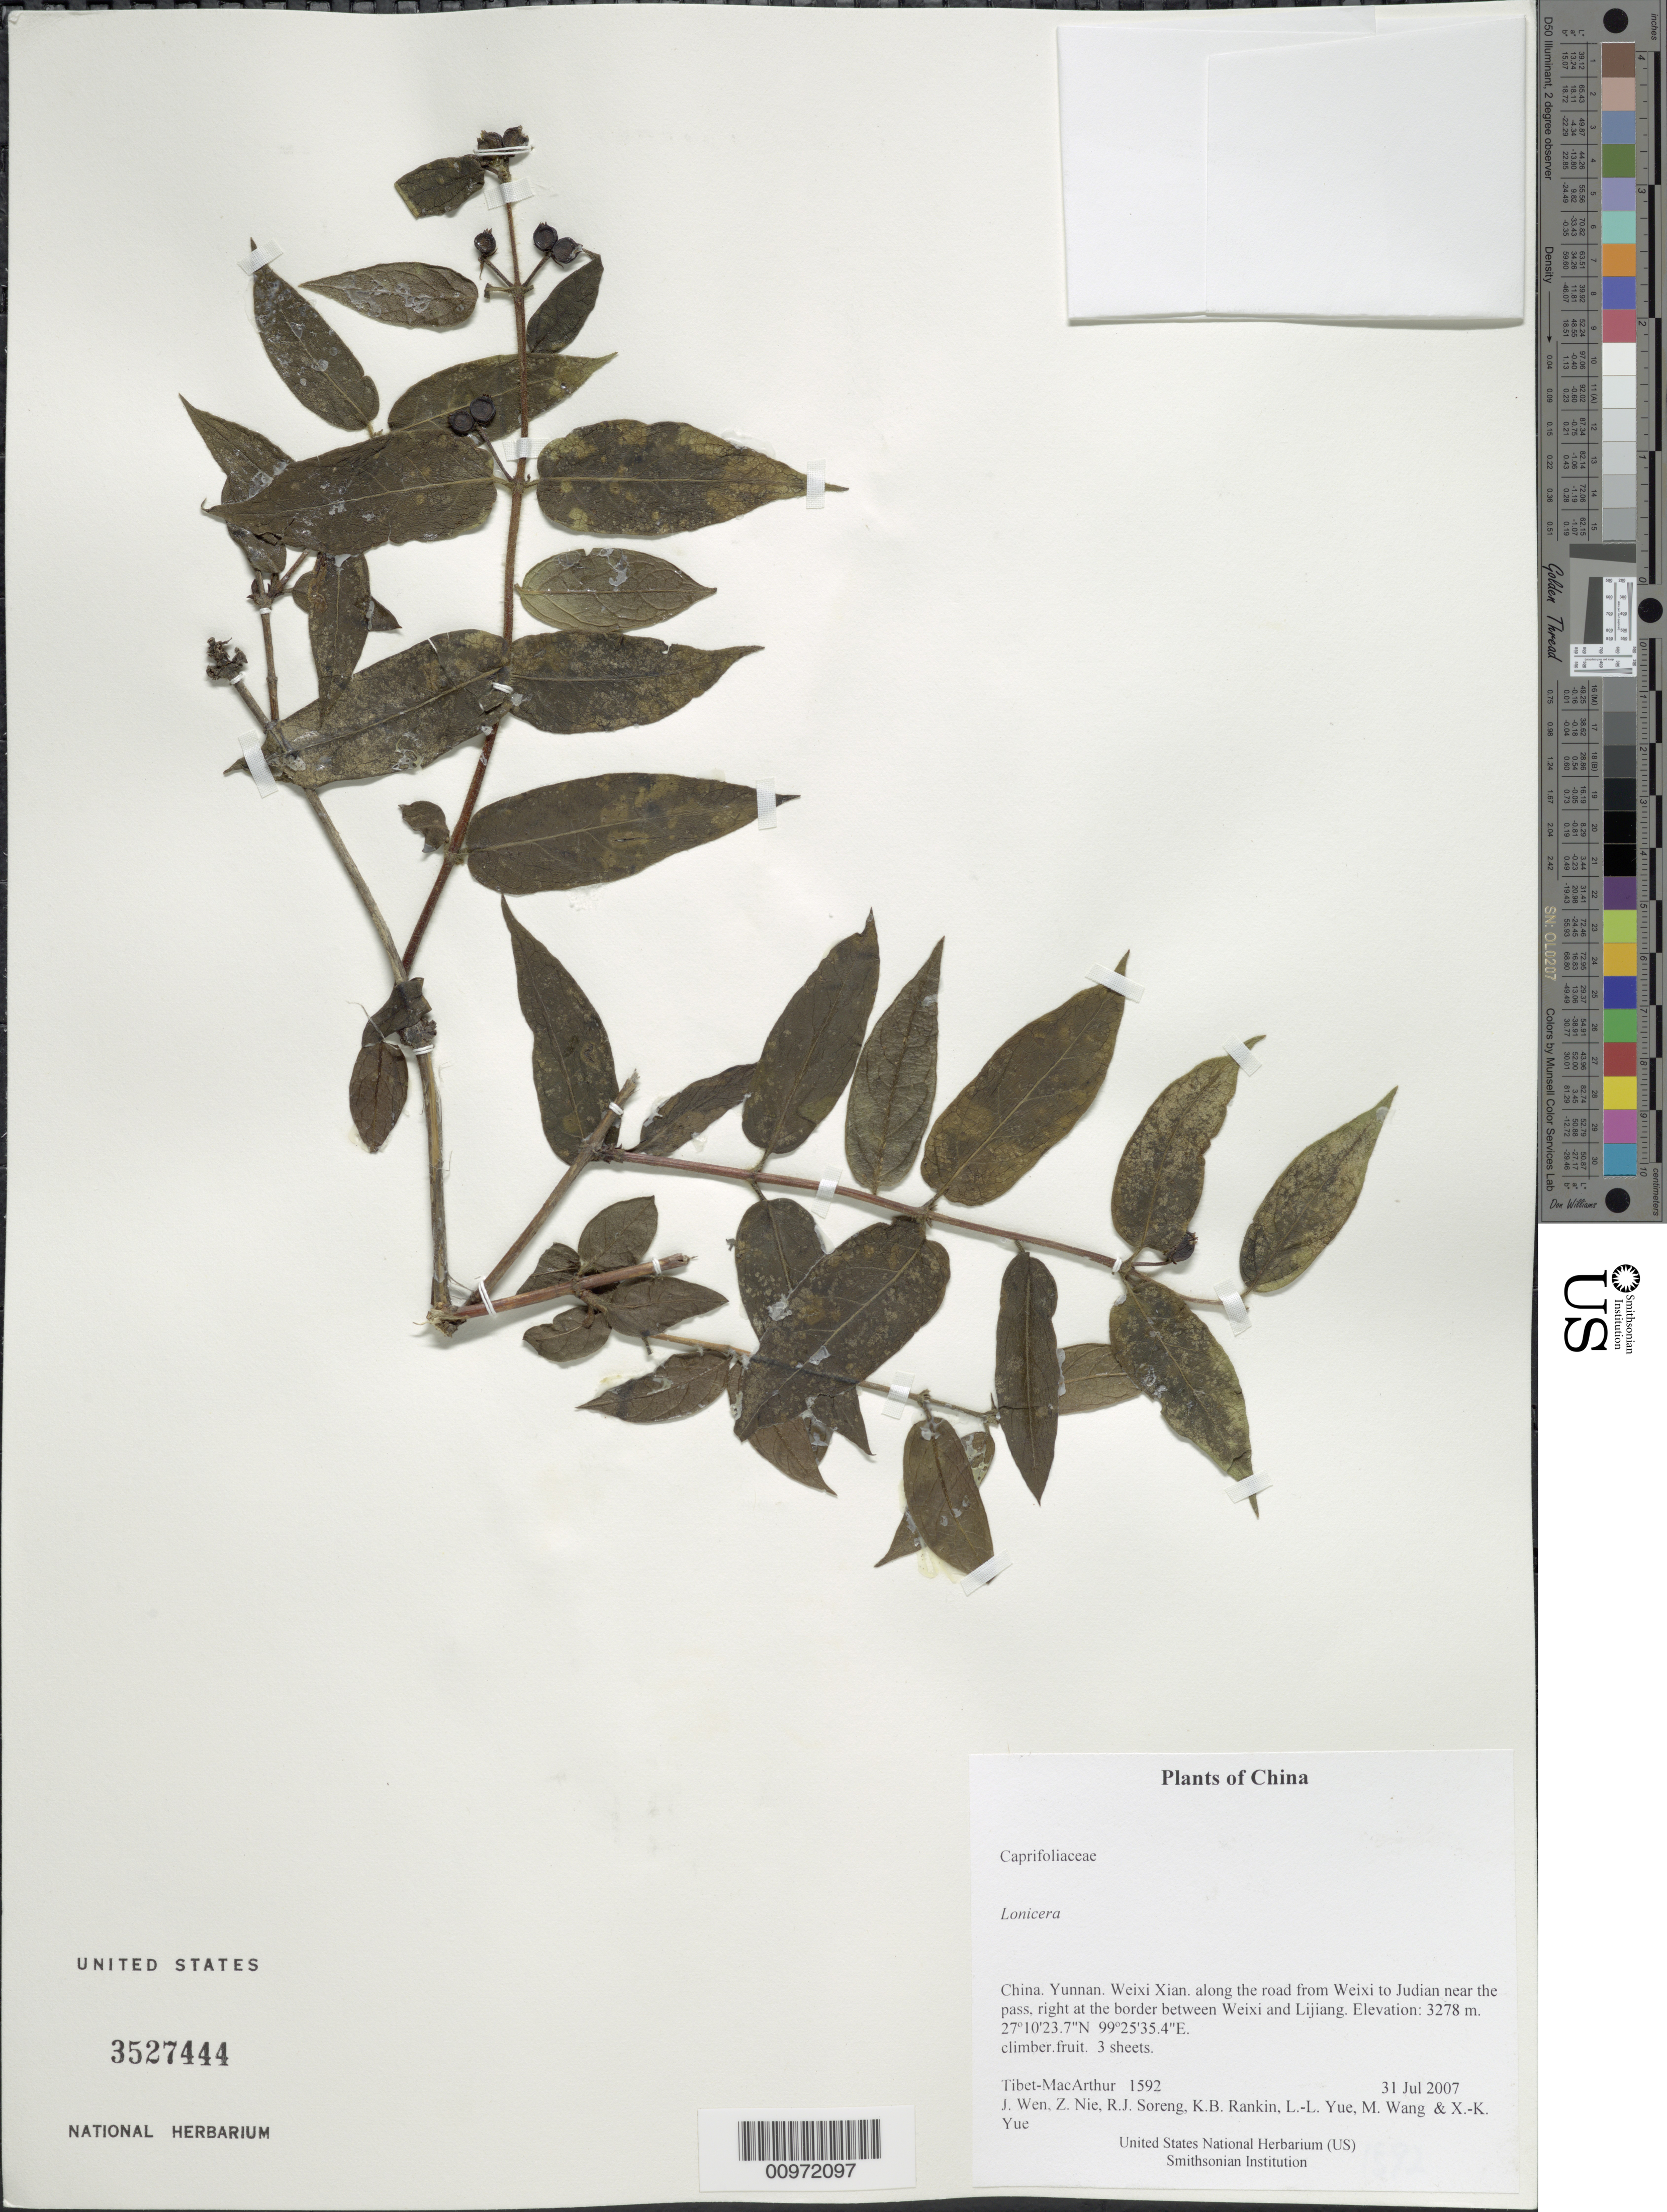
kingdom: Plantae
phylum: Tracheophyta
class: Magnoliopsida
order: Dipsacales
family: Caprifoliaceae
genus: Lonicera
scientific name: Lonicera sp.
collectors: Tibet-MacArthur, J. Wen, Z. Nie, R. J. Soreng, K. Rankin, L. Yue, M. Wang & X. Yue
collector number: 1592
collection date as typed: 31 Jul 2007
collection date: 2007-07-31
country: China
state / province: Yunnan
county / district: Weixi Xian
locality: along the road from Weixi to Judian near the pass, right at the border between Weixi and Lijiang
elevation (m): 3278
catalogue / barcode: US 3527444